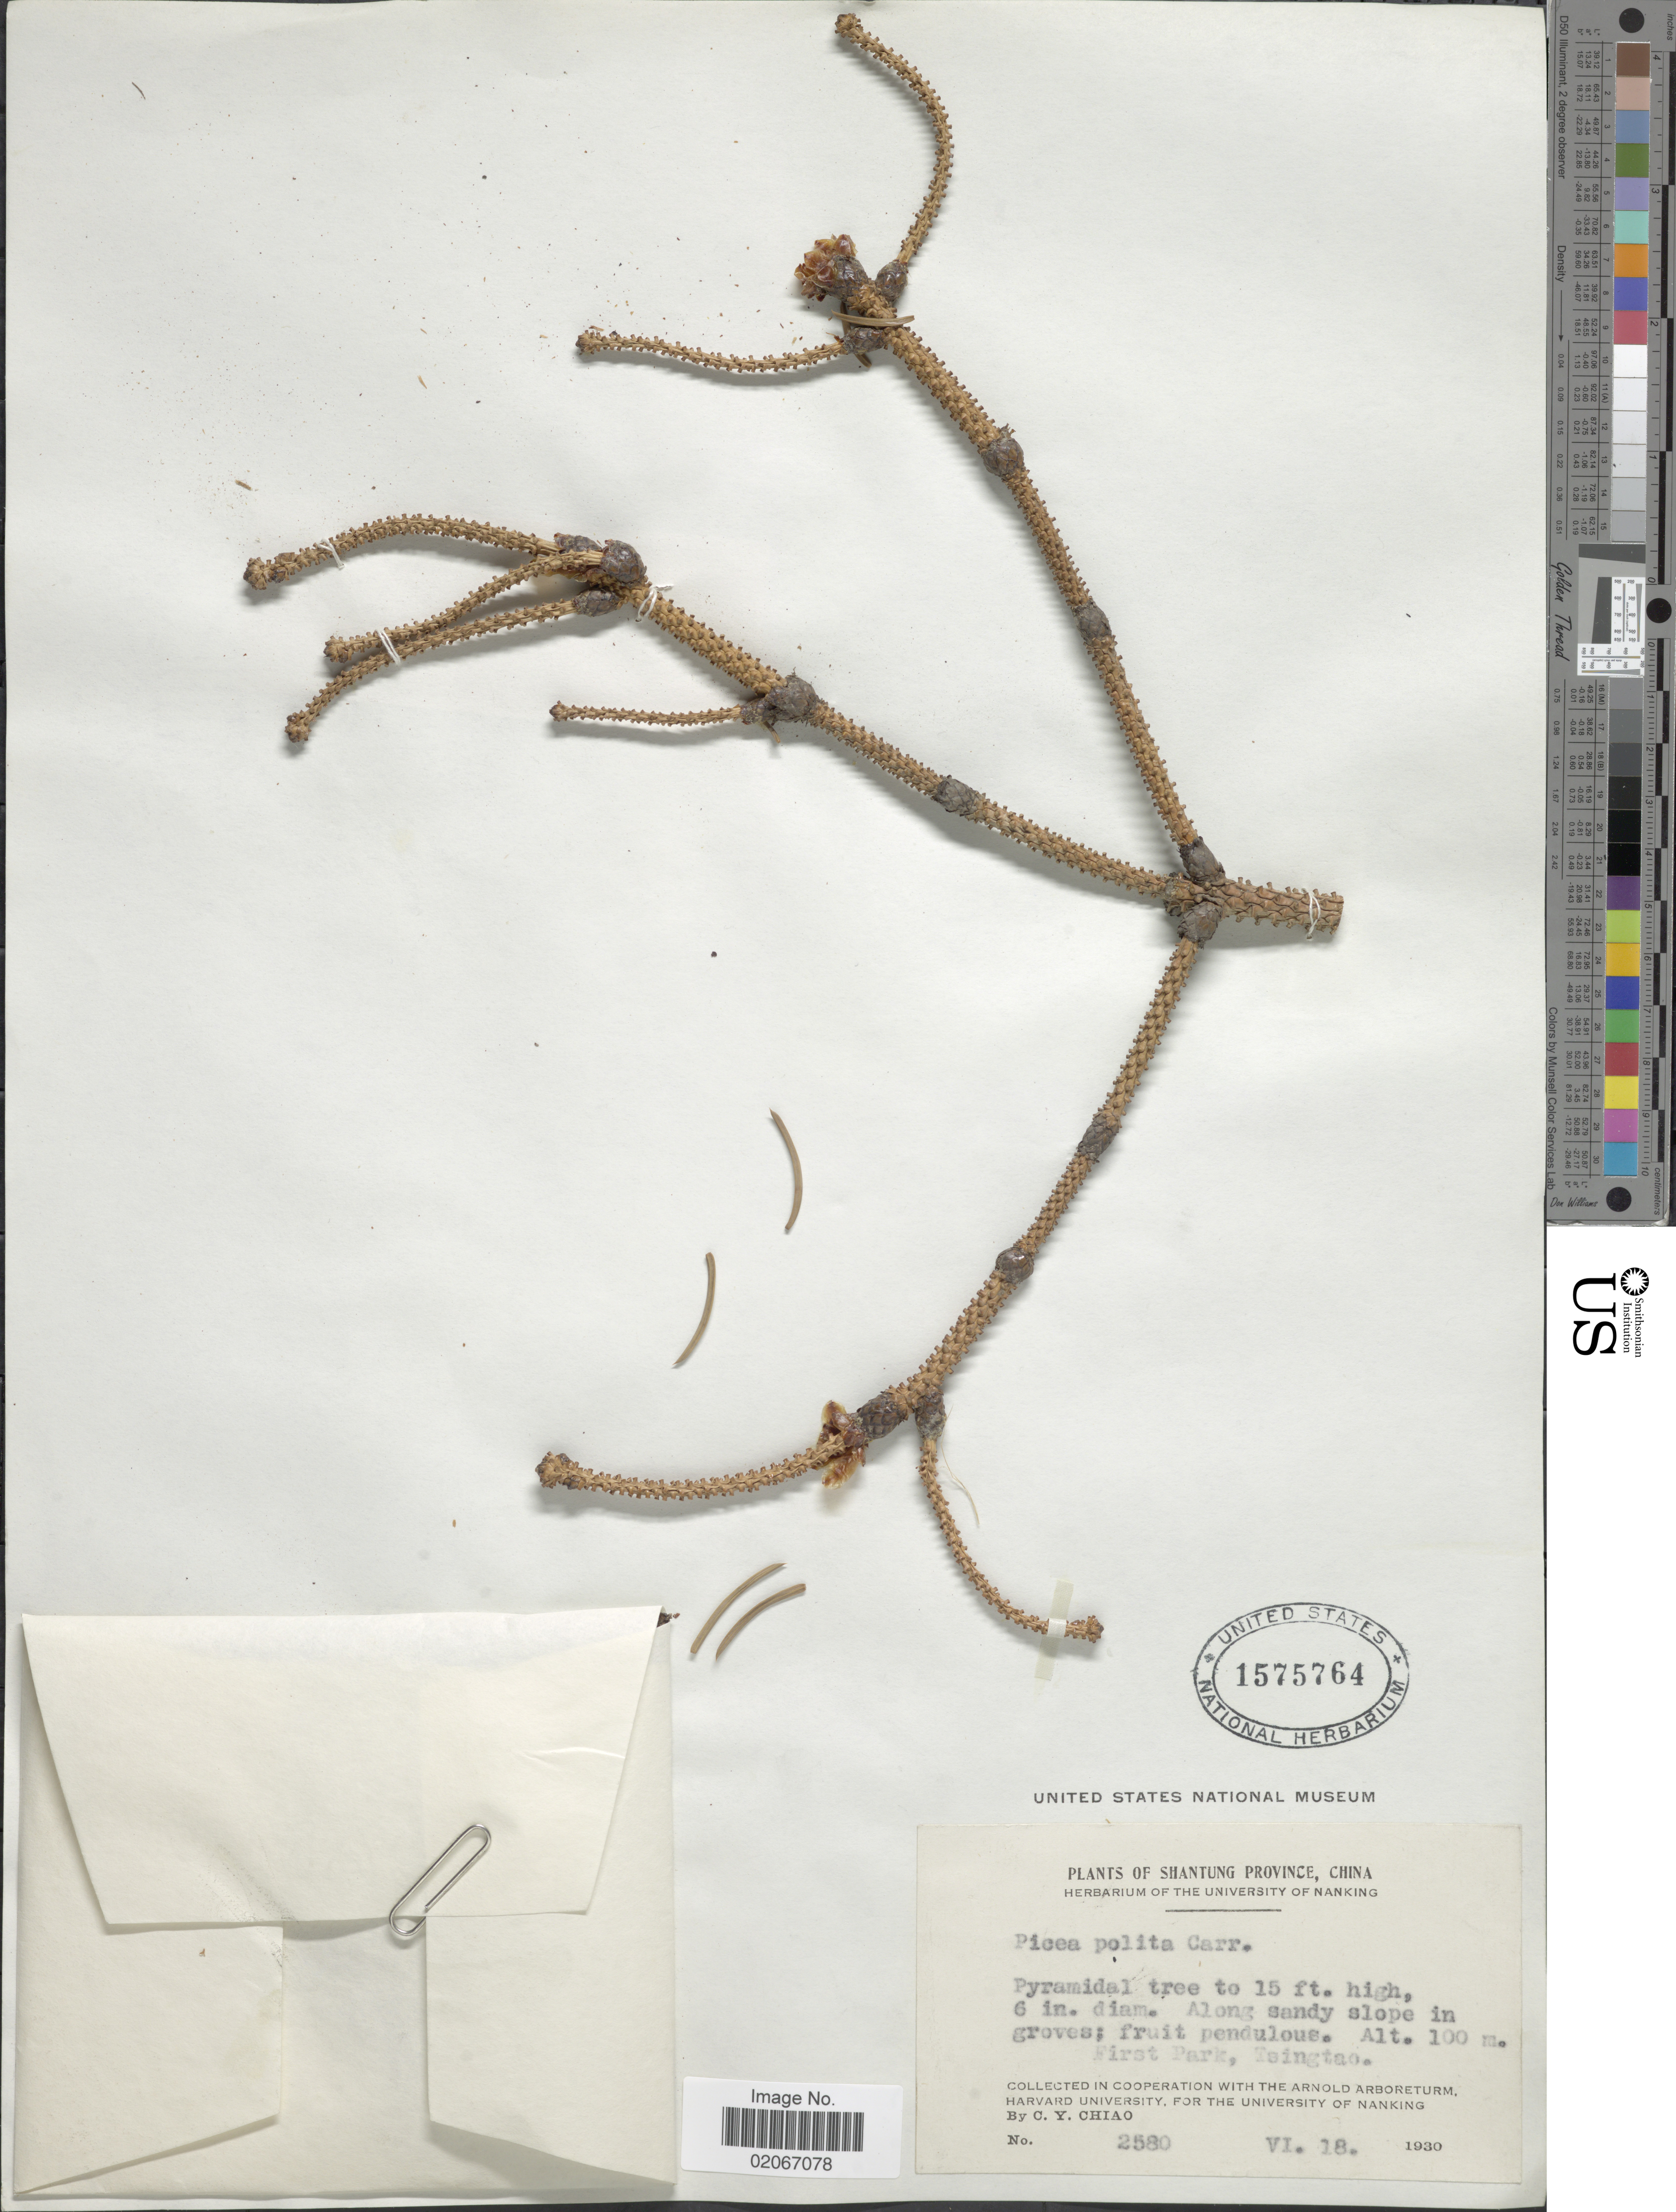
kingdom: Plantae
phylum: Tracheophyta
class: Pinopsida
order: Pinales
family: Pinaceae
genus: Picea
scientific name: Picea polita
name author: (Siebold & Zucc.) Carrière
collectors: C. Y. Chiao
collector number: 2580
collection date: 1930-06-18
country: China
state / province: Shandong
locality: Shantung Province. First Park, Tsingtao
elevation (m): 100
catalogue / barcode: US 1575764